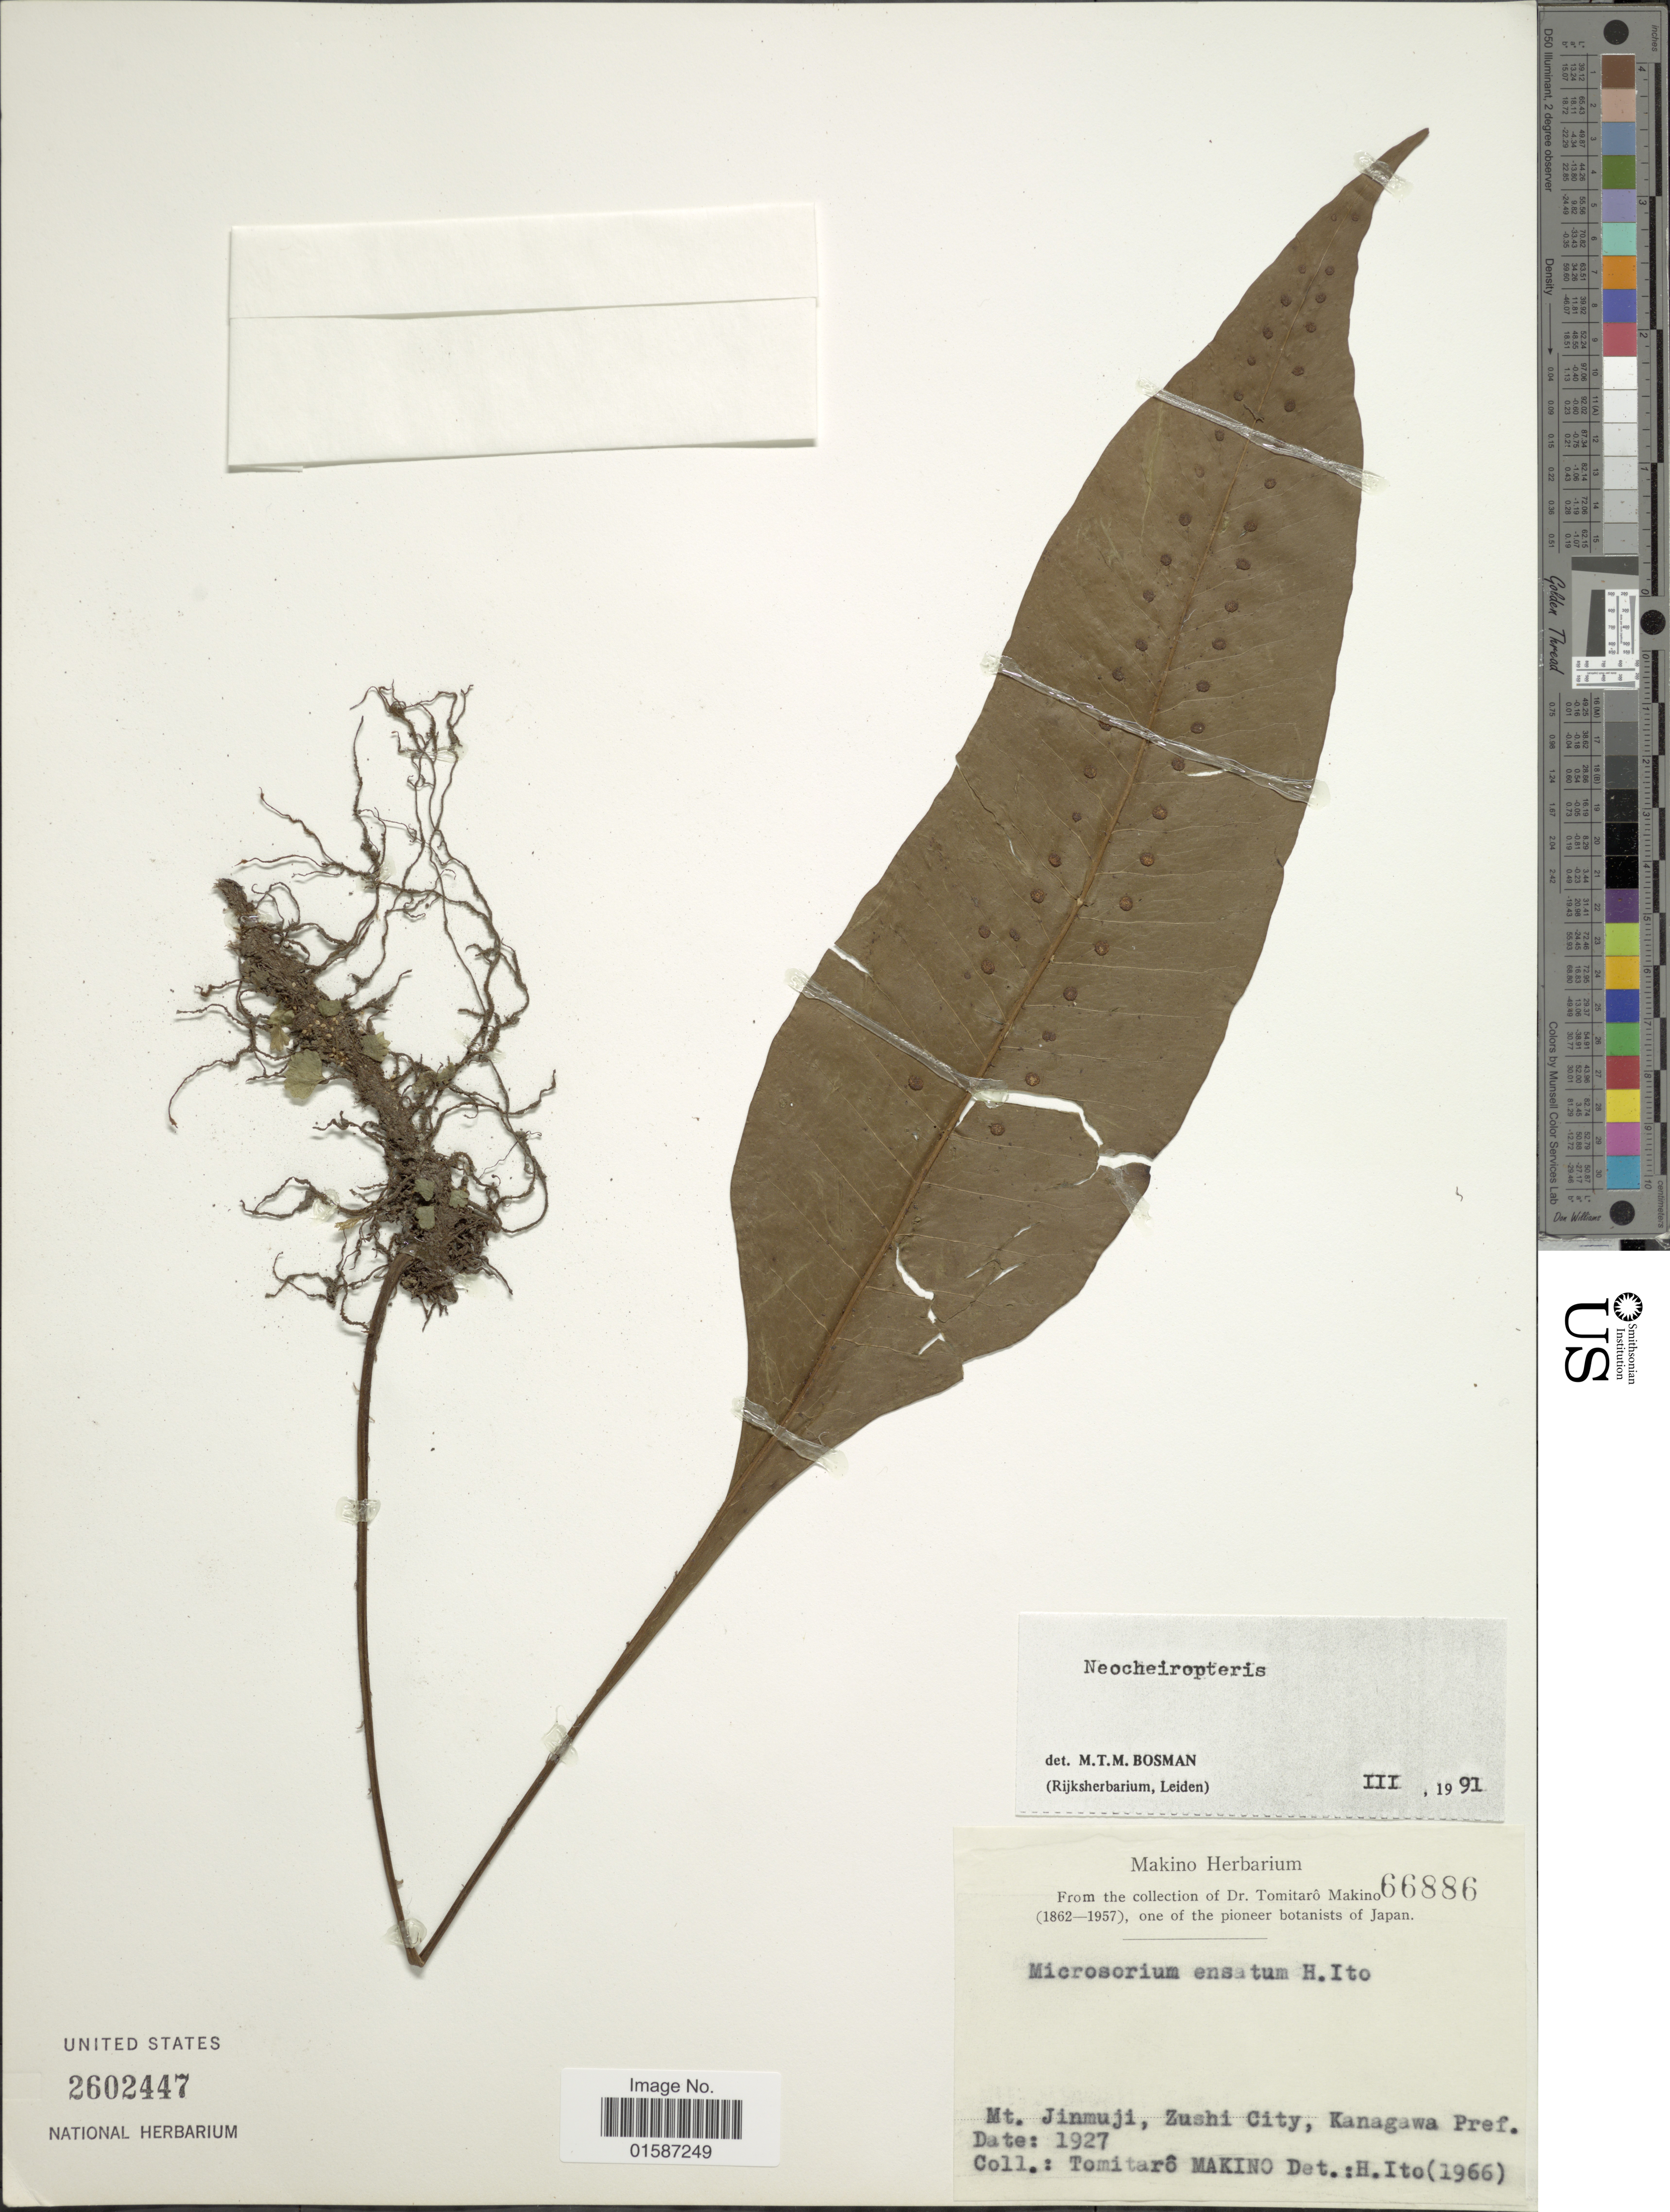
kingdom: Plantae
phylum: Tracheophyta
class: Polypodiopsida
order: Polypodiales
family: Polypodiaceae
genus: Neolepisorus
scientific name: Neolepisorus ensatus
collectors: T. Makino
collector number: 66886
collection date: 1927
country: Japan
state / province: Kanagawa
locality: Mt. Jinmuji, Zushi City, Kanagawa Pref.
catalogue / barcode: US 2602447